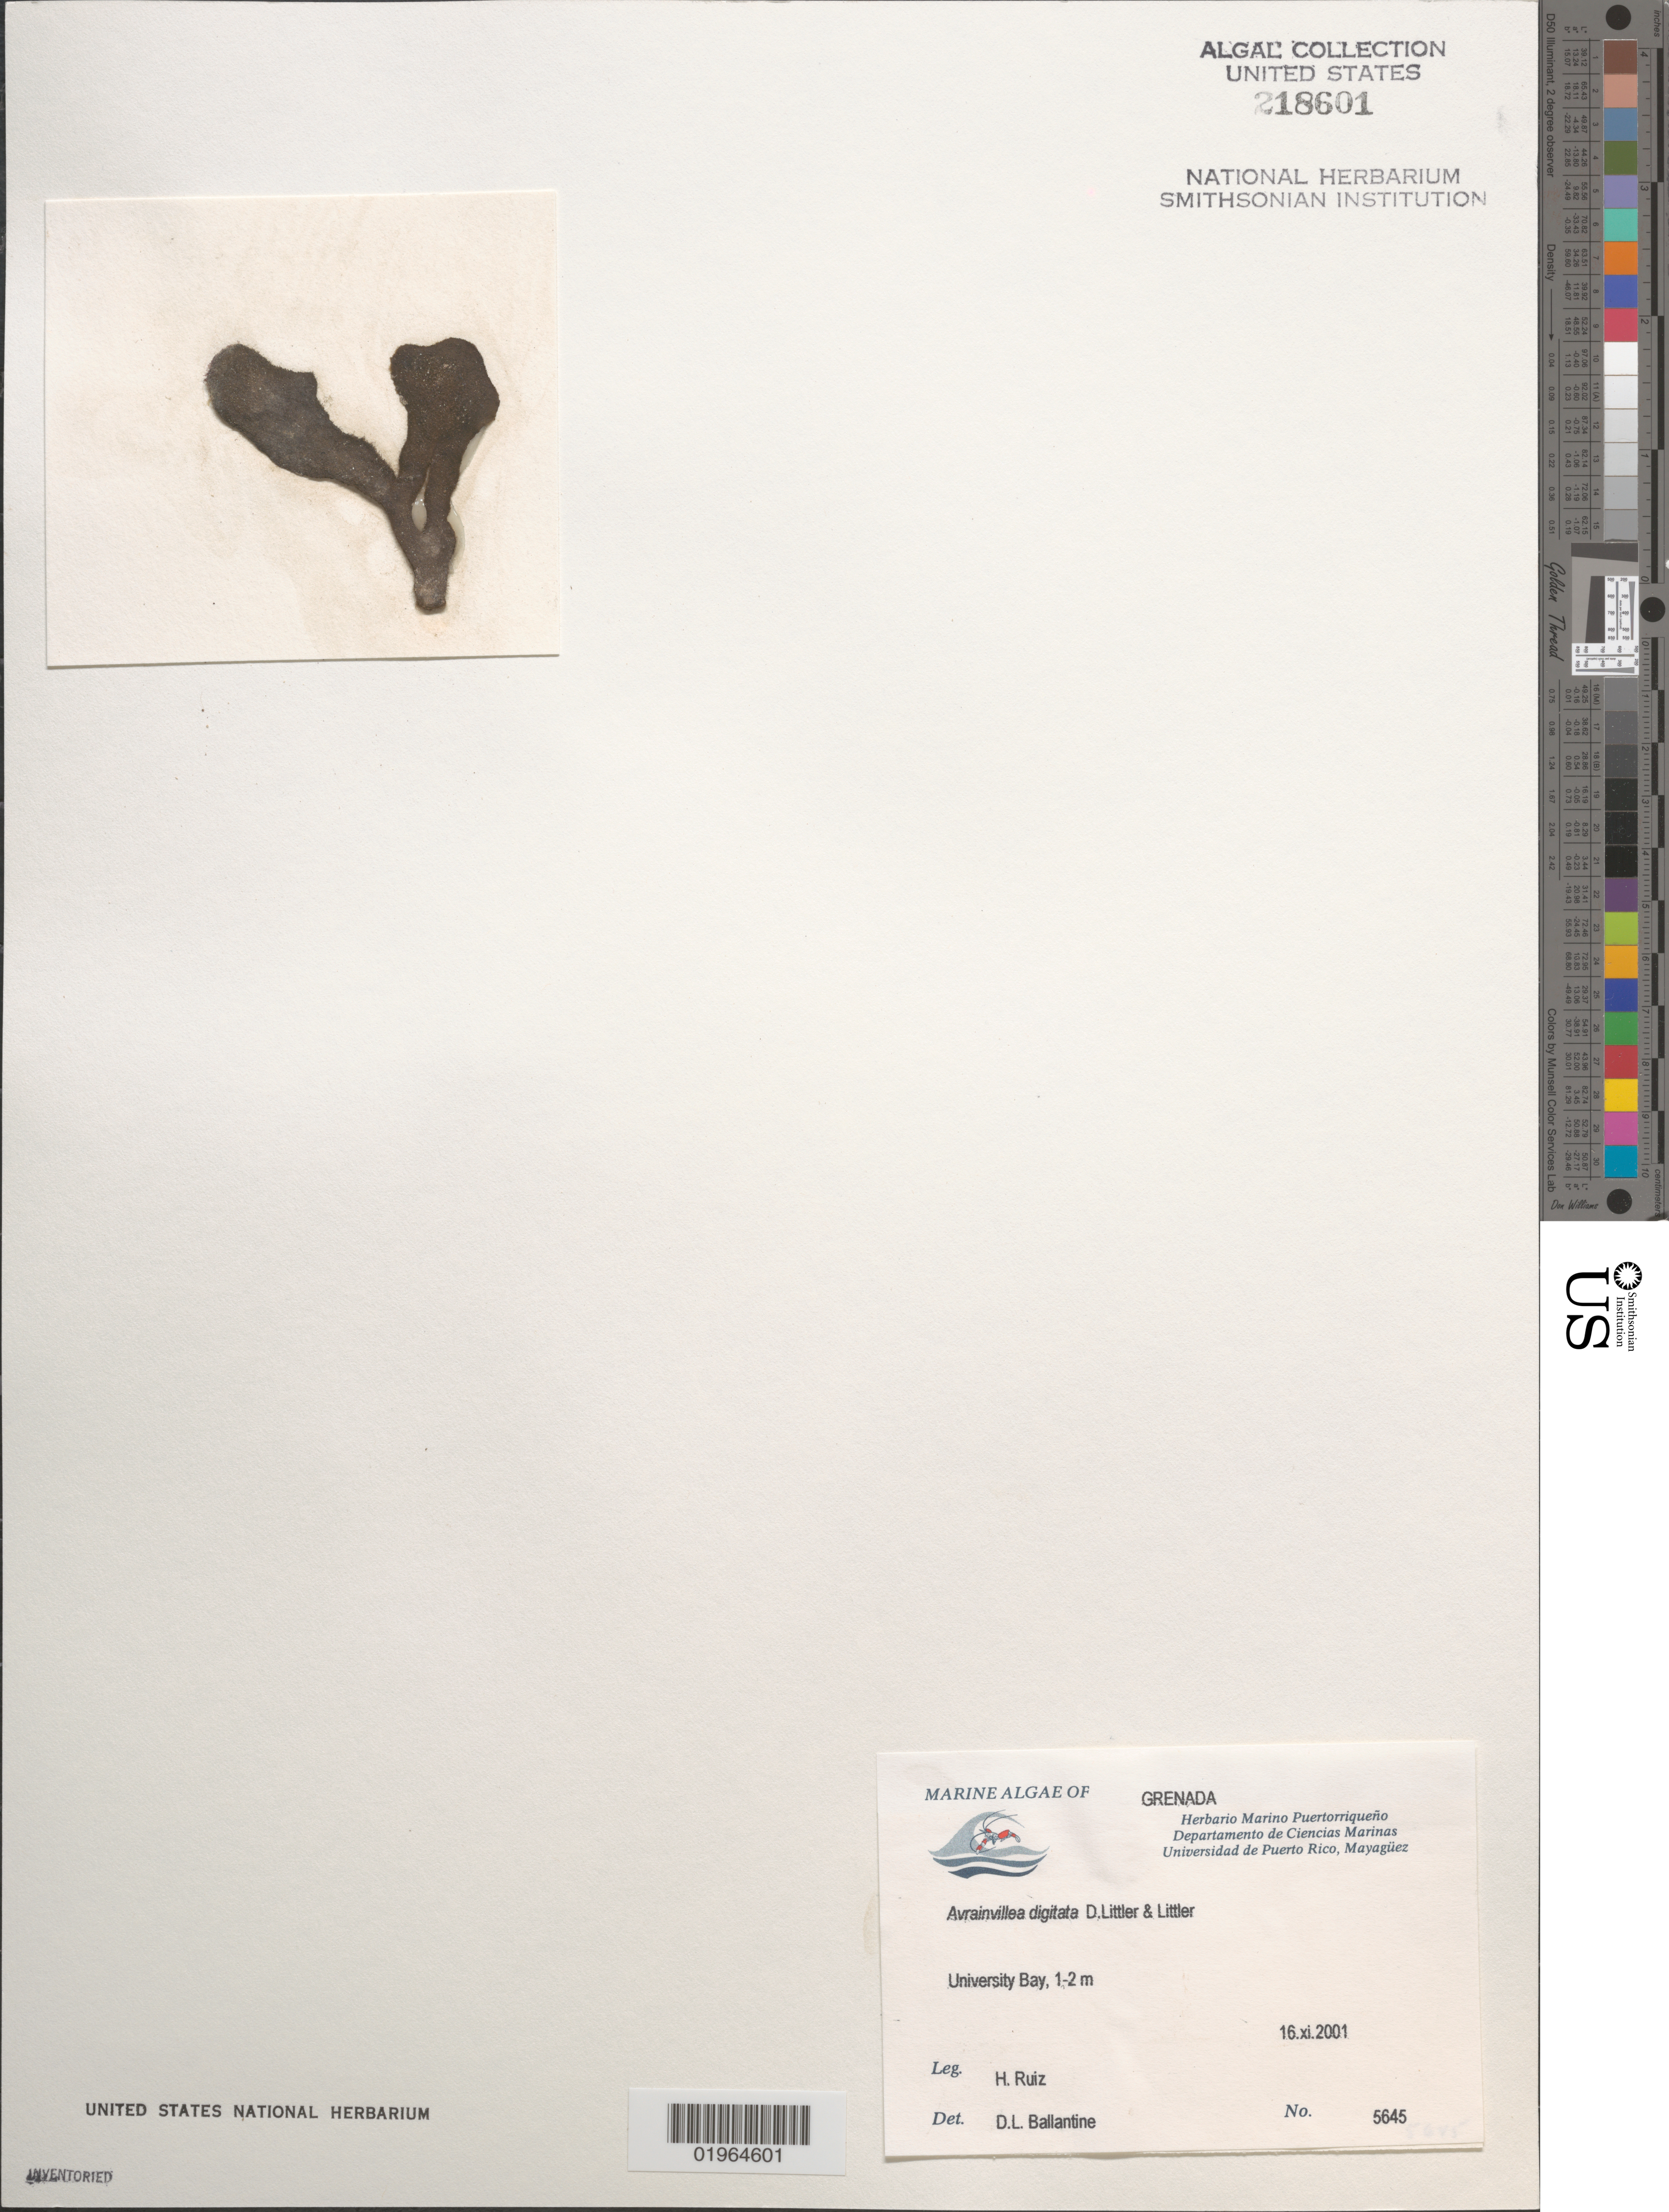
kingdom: Plantae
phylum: Chlorophyta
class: Ulvophyceae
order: Bryopsidales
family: Dichotomosiphonaceae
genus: Avrainvillea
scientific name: Avrainvillea digitata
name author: D.S. Littler & Littler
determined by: Ballantine, D. L.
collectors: D.L. Ballantine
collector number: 5645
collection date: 2001-11-16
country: Grenada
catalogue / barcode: US 218601